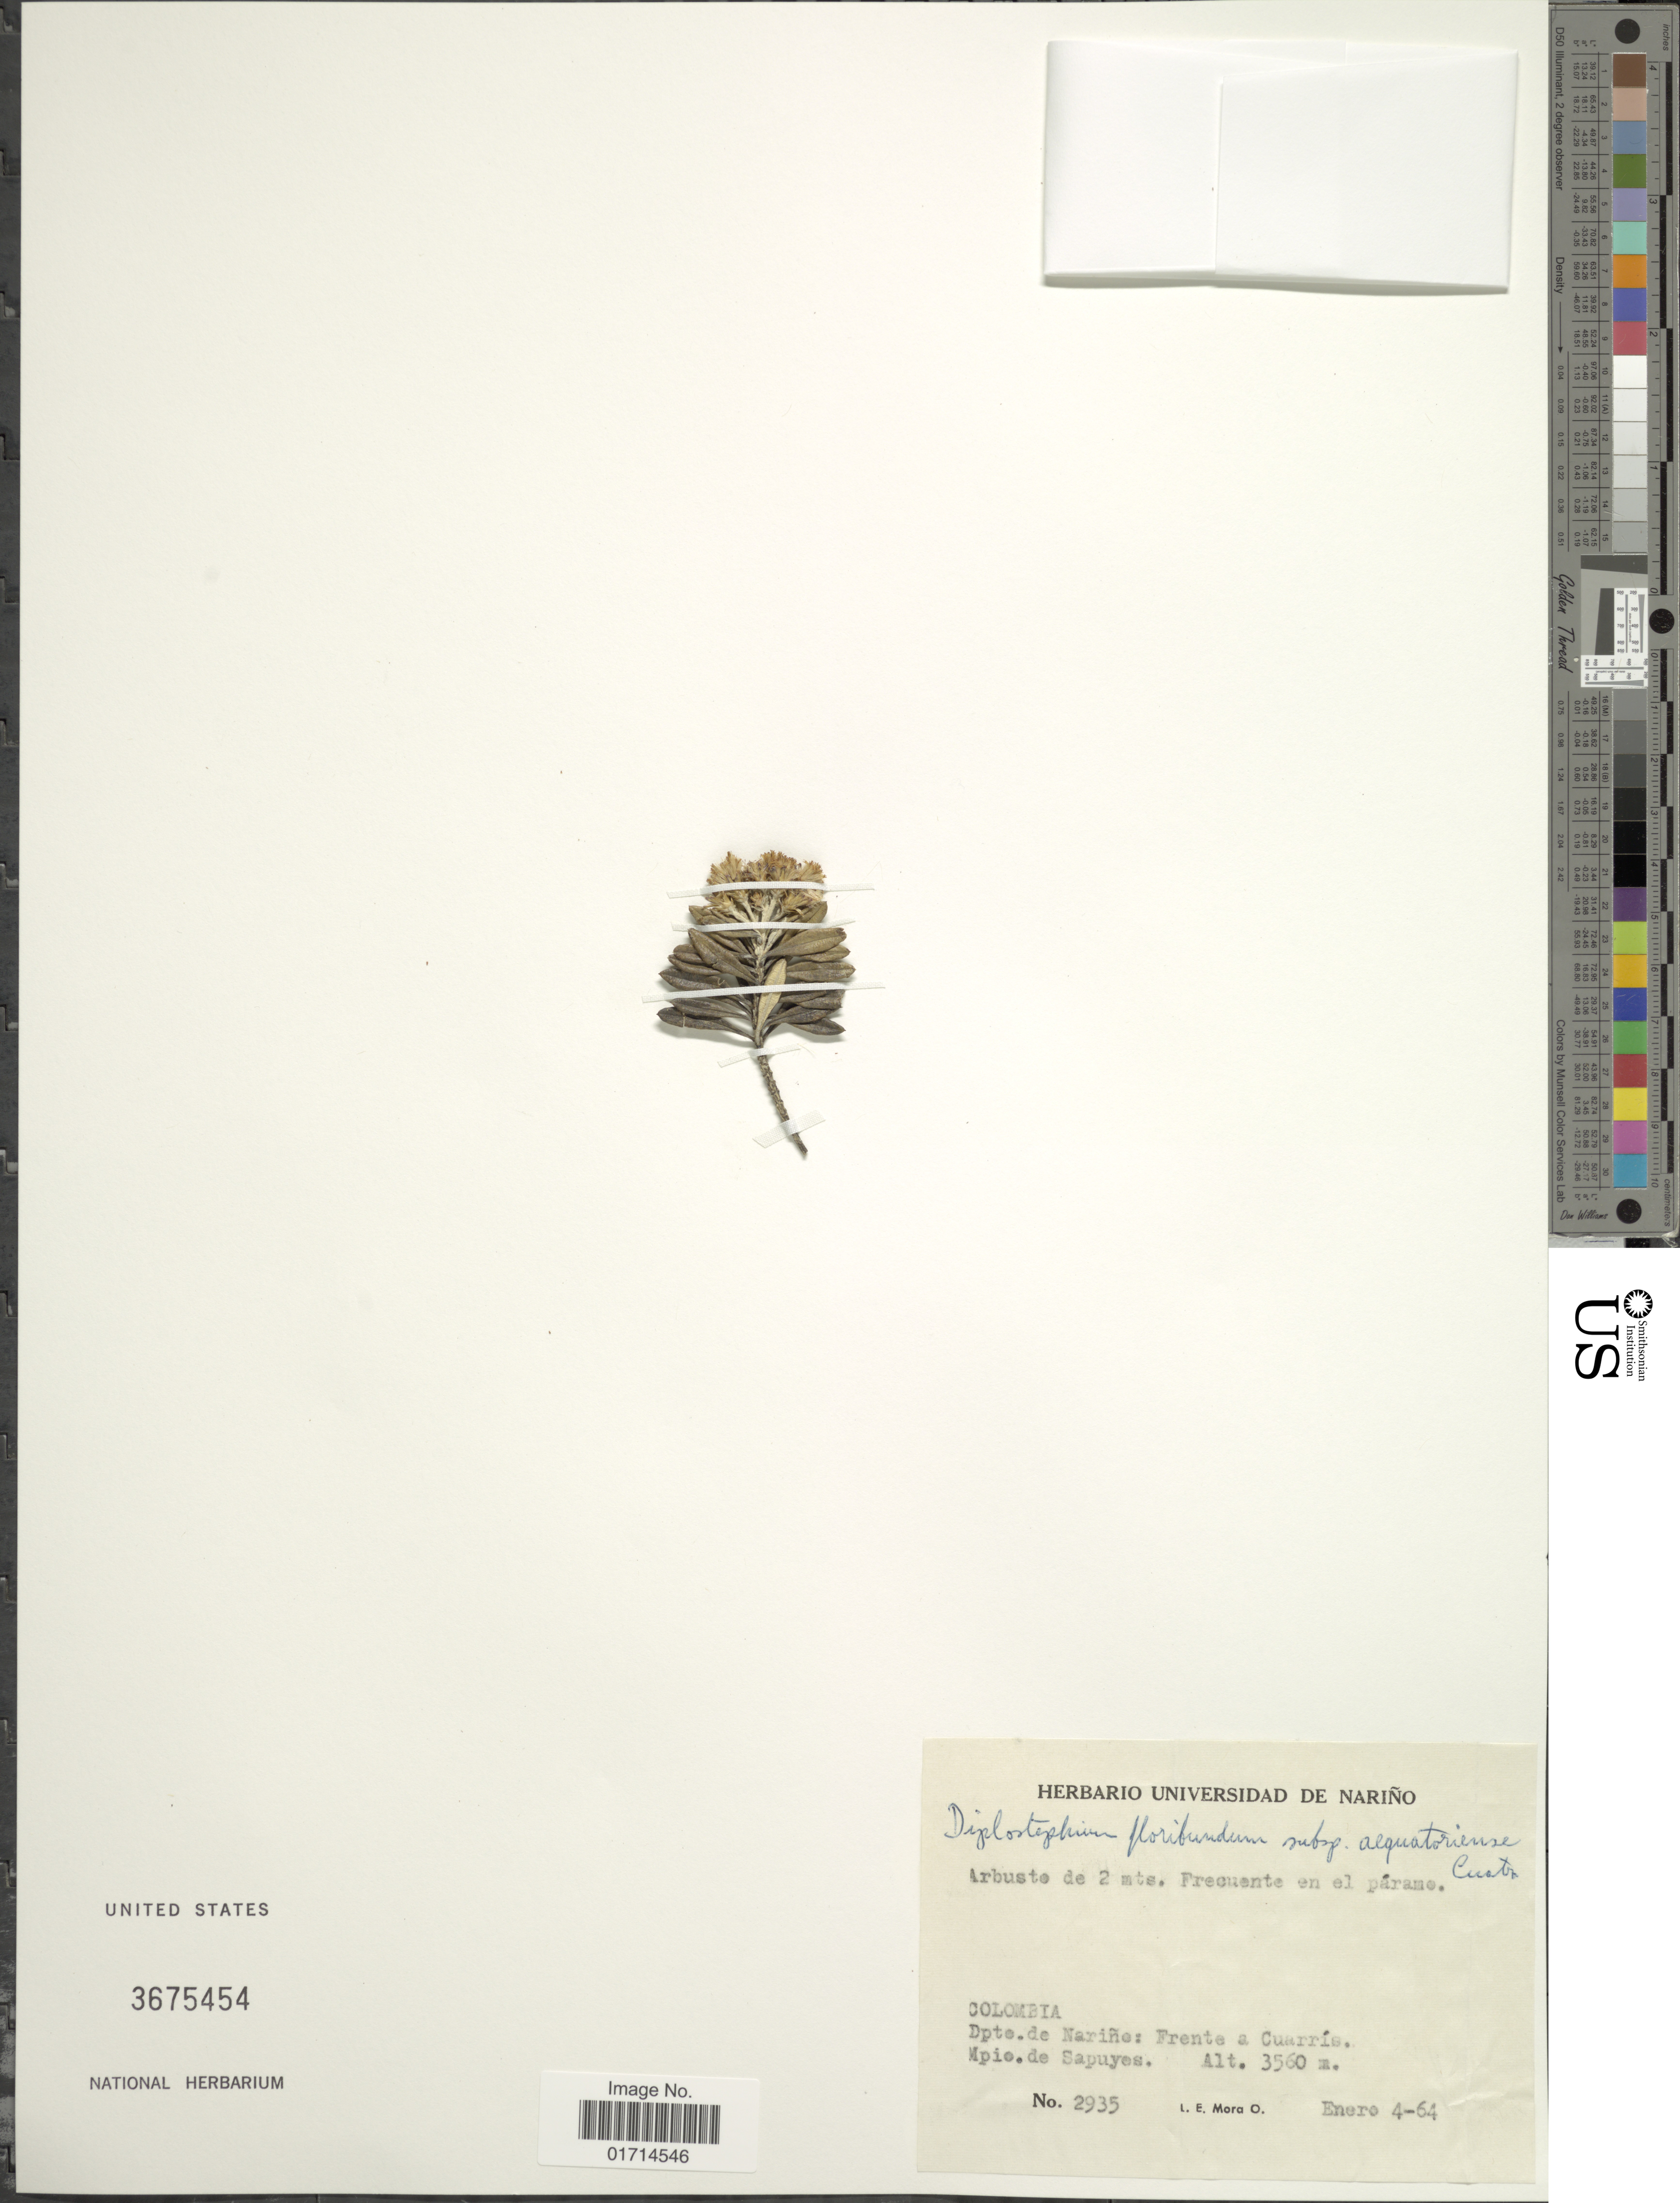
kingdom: Plantae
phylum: Tracheophyta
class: Magnoliopsida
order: Asterales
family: Asteraceae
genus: Diplostephium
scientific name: Diplostephium floribundum subsp. aequatoriense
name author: Cuatrec.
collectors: L. E. Mora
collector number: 2935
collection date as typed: Transcribed d/m/y: 4/1/64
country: Colombia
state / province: Nariño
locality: Frente a Cuarris, Mpio. de Sapuyes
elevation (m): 3560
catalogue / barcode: US 3675454